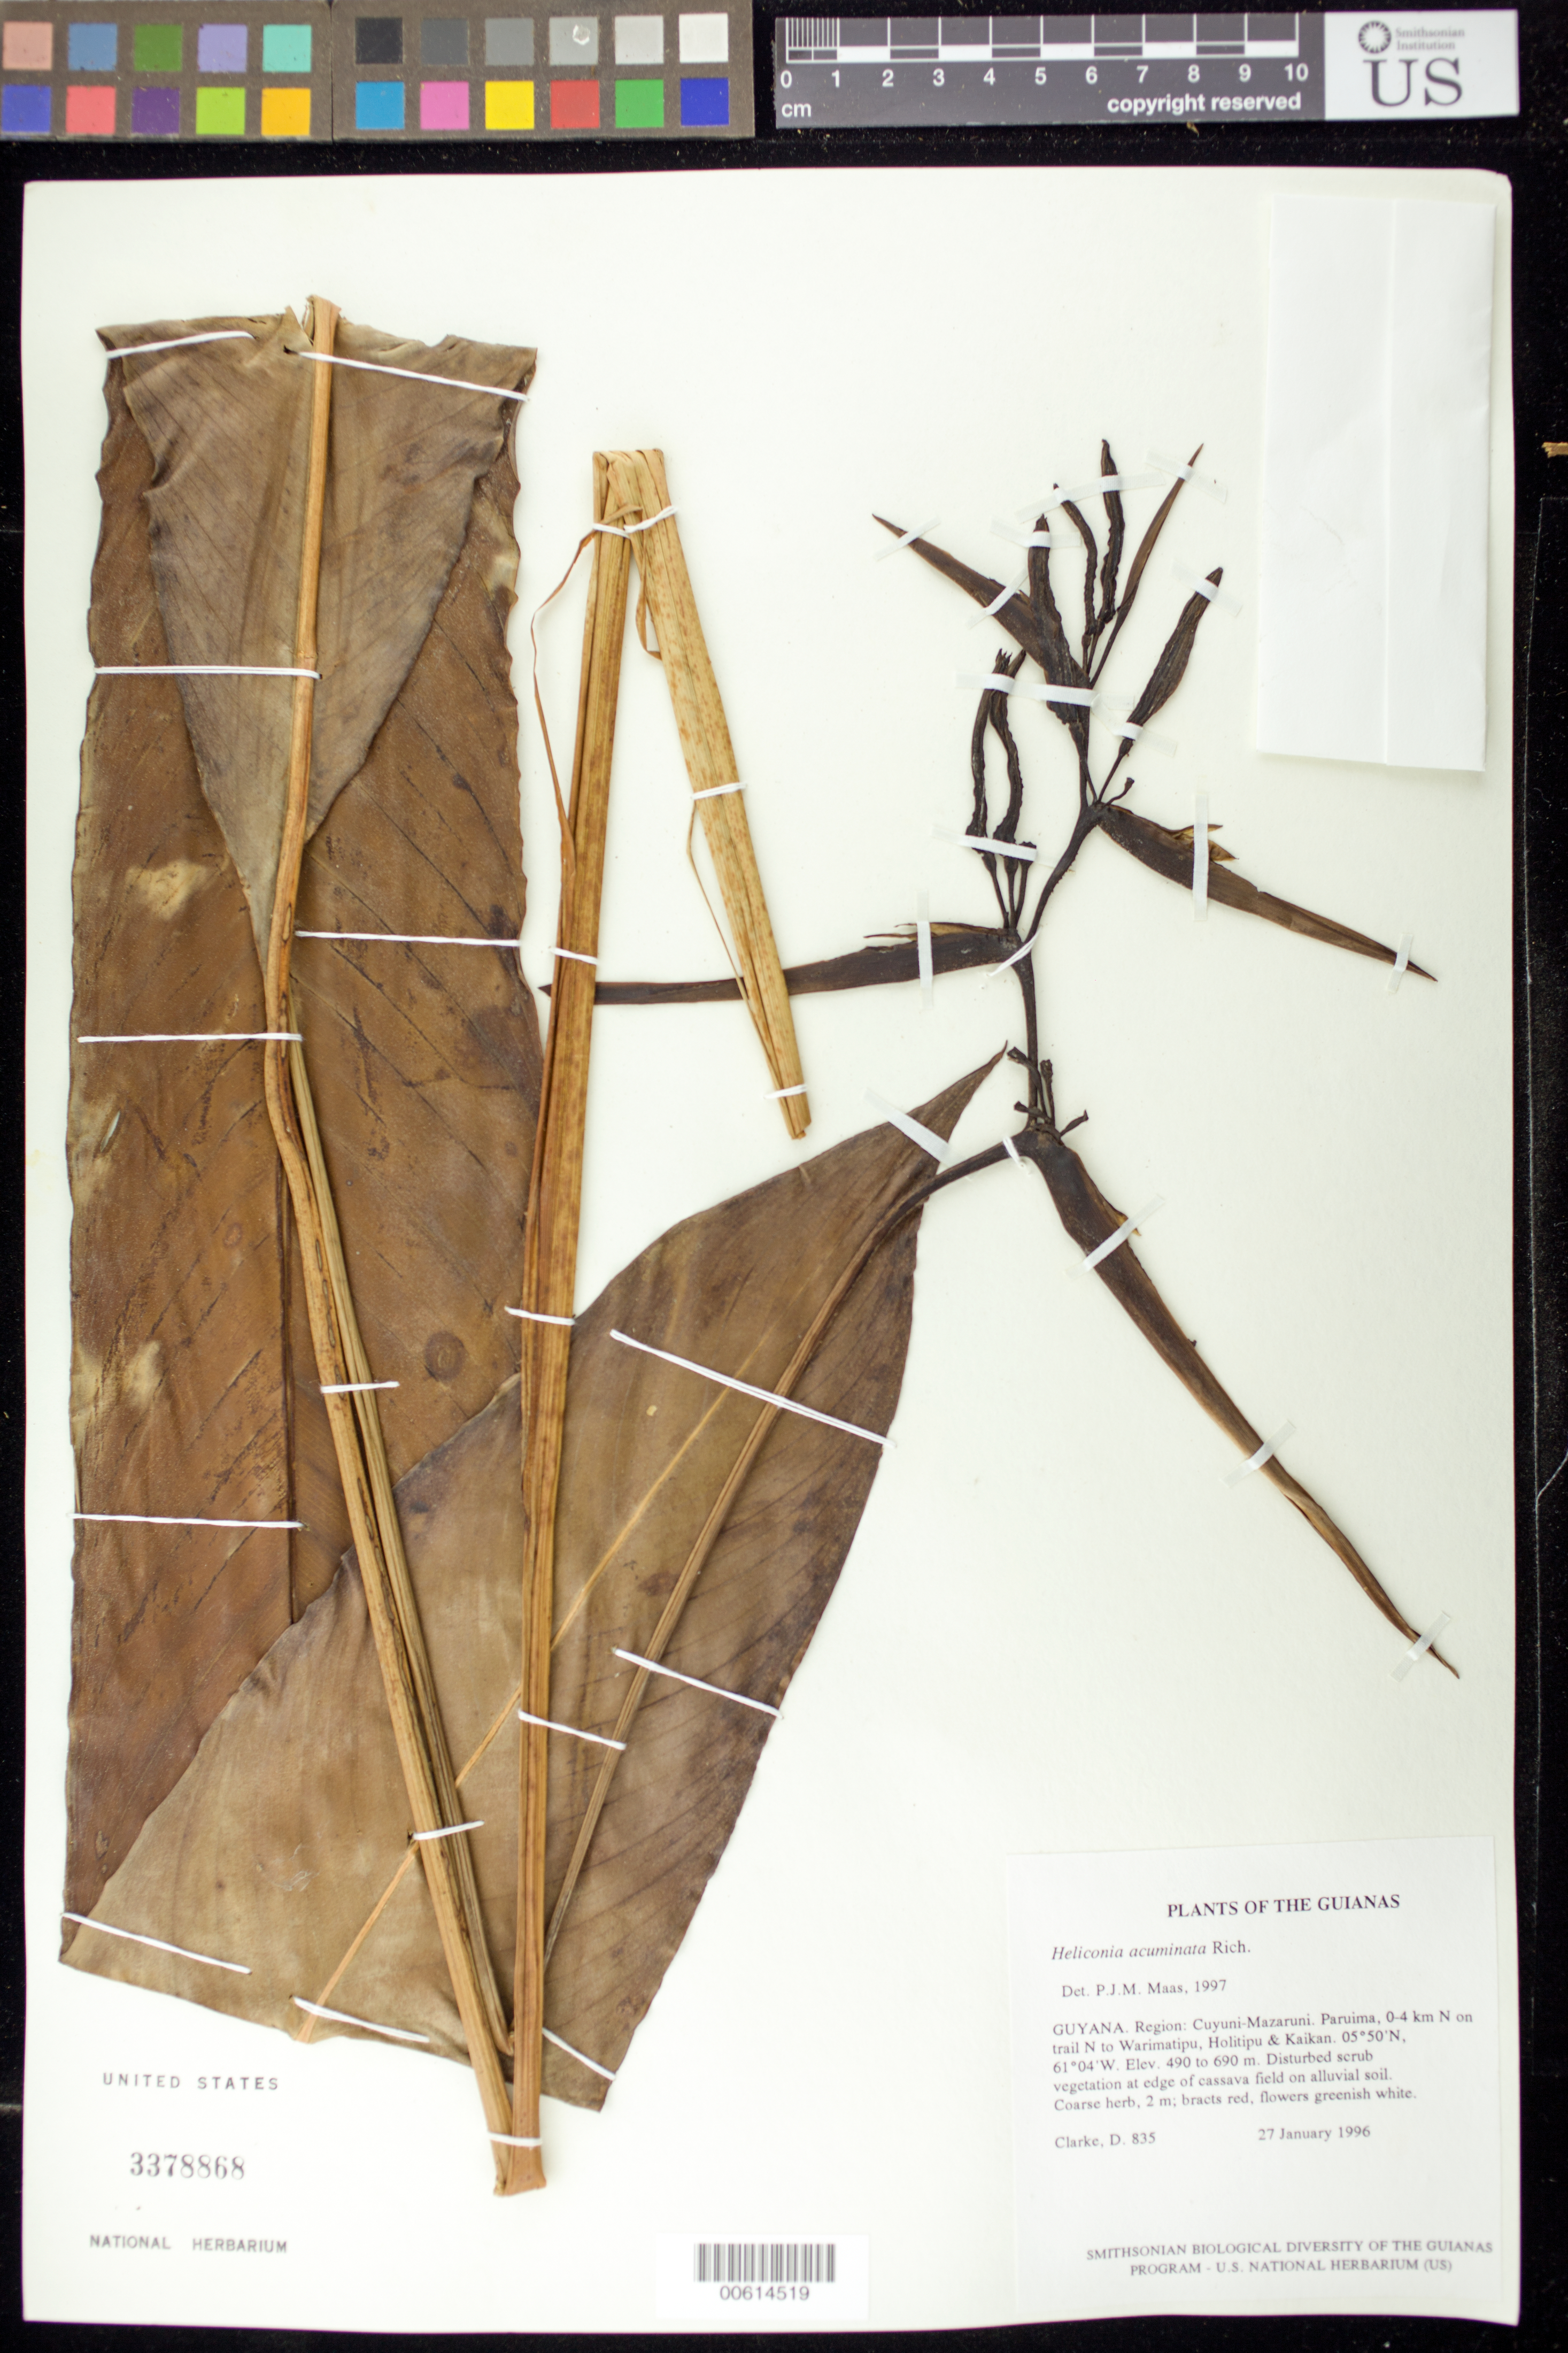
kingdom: Plantae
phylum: Tracheophyta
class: Liliopsida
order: Zingiberales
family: Heliconiaceae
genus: Heliconia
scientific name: Heliconia acuminata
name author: A. Rich.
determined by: Maas, Paul J. M.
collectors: H. D. Clarke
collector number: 835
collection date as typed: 27 January 1996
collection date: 1996-01-27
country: Guyana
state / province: Cuyuni-Mazaruni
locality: Paruima, 0-4 km N on trail N to Warimatipu, Holitipu & Kaikan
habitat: Disturbed scrub vegetation at edge of cassava field on alluvial soil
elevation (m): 490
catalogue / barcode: US 3378868